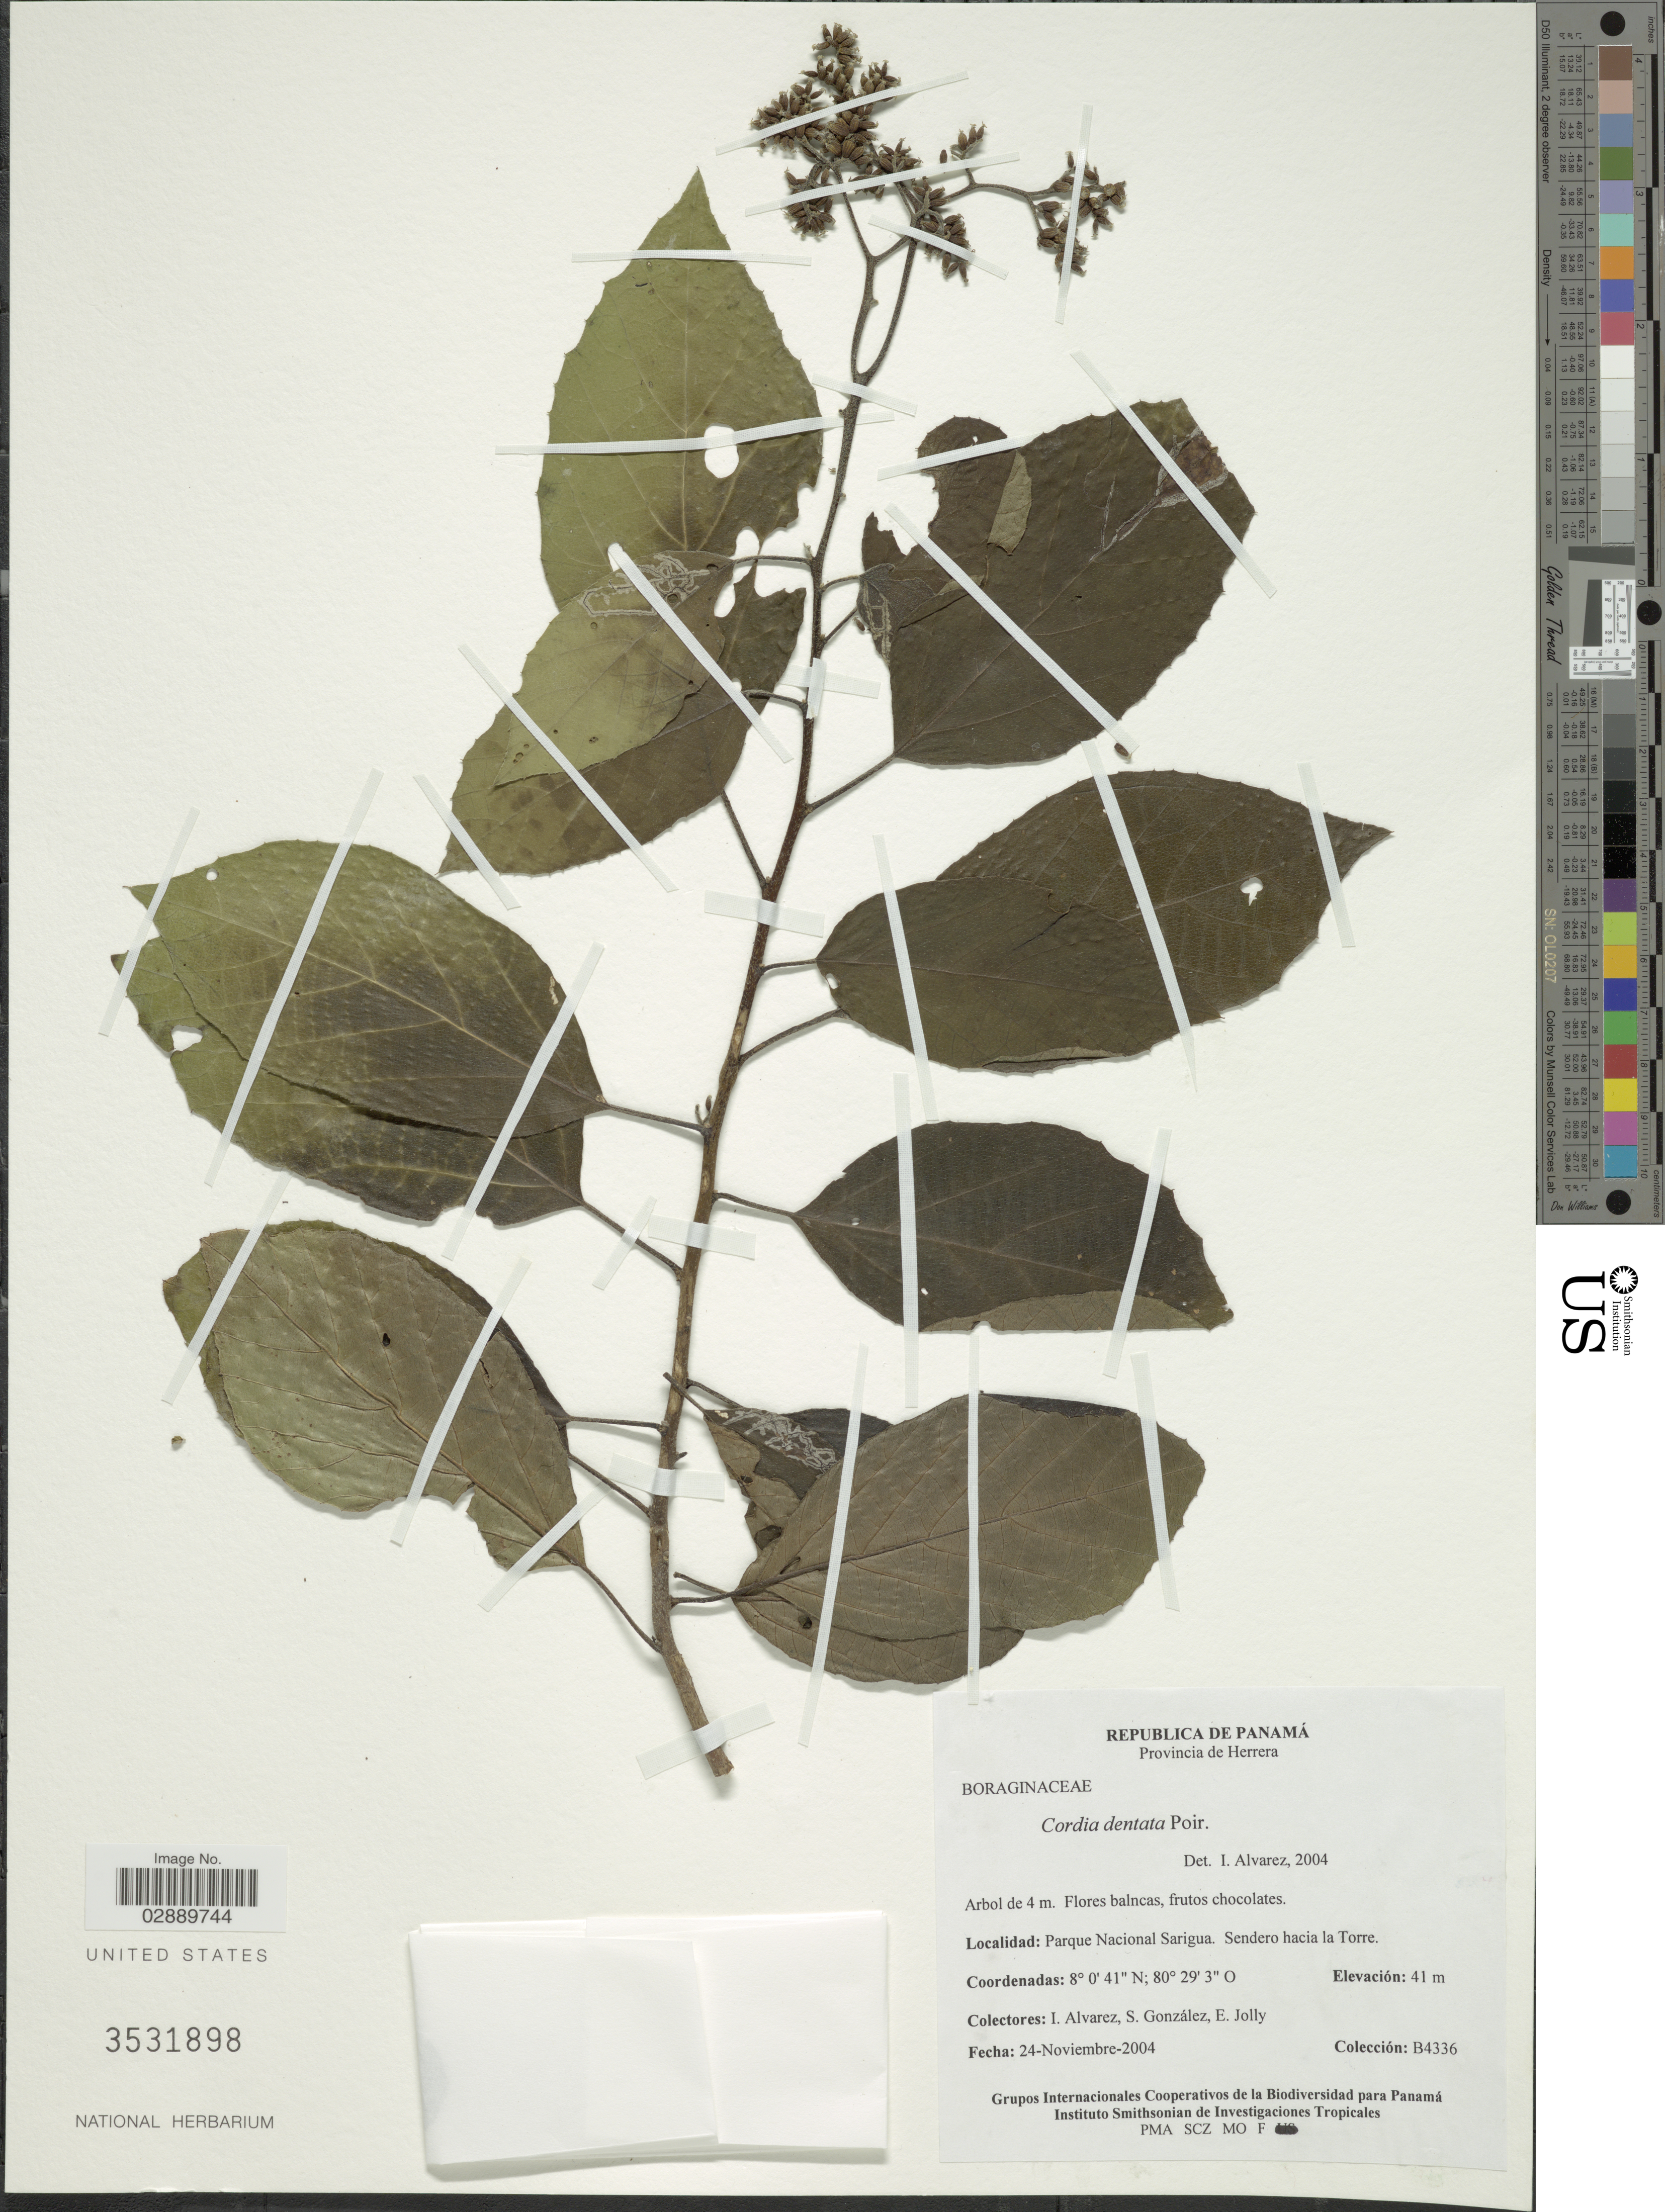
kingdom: Plantae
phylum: Tracheophyta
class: Magnoliopsida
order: Boraginales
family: Cordiaceae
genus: Cordia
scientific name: Cordia dentata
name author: Poir.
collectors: I. Alvarez, S. González & E. Jolly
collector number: B4336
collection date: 2004-11-24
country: Panama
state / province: Herrera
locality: Parque Nacional Sarigua. Sendero hacia la Torre.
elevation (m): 41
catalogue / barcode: US 3531898